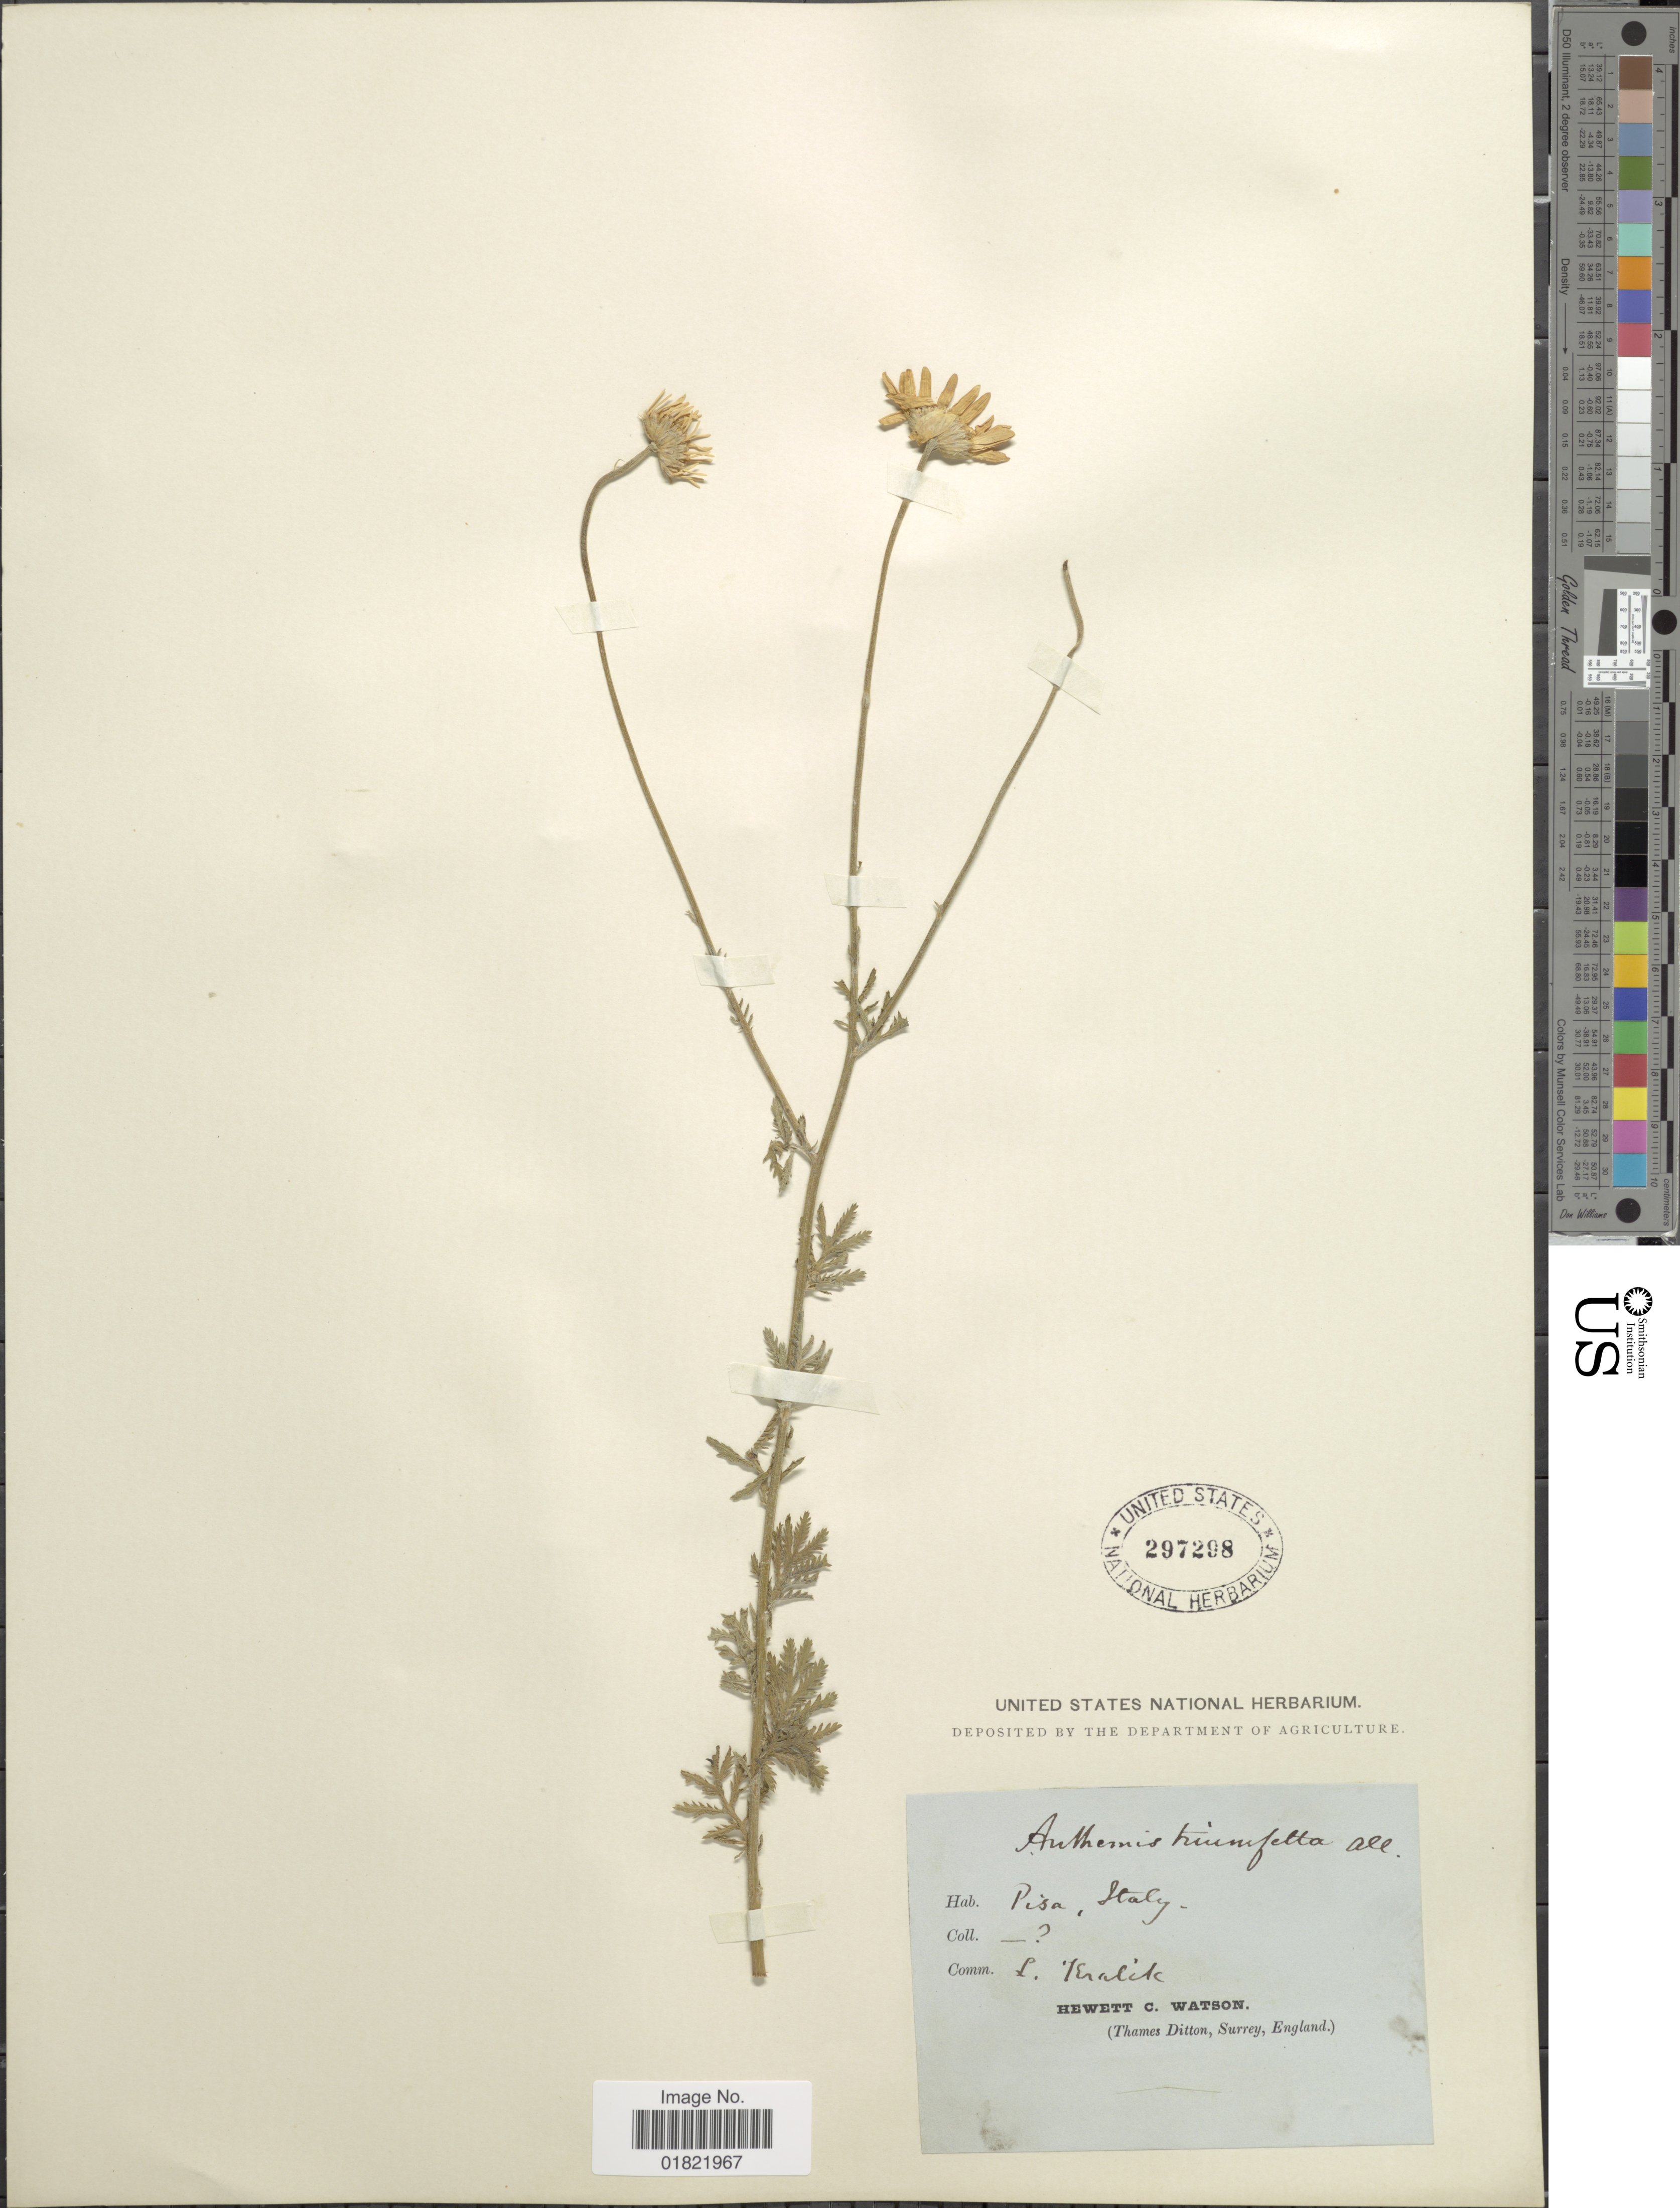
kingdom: Plantae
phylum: Tracheophyta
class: Magnoliopsida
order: Asterales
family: Asteraceae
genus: Anthemis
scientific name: Anthemis triumfetti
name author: (L.) All.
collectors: H. Watson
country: Italy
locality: Pisa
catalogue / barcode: US 297298